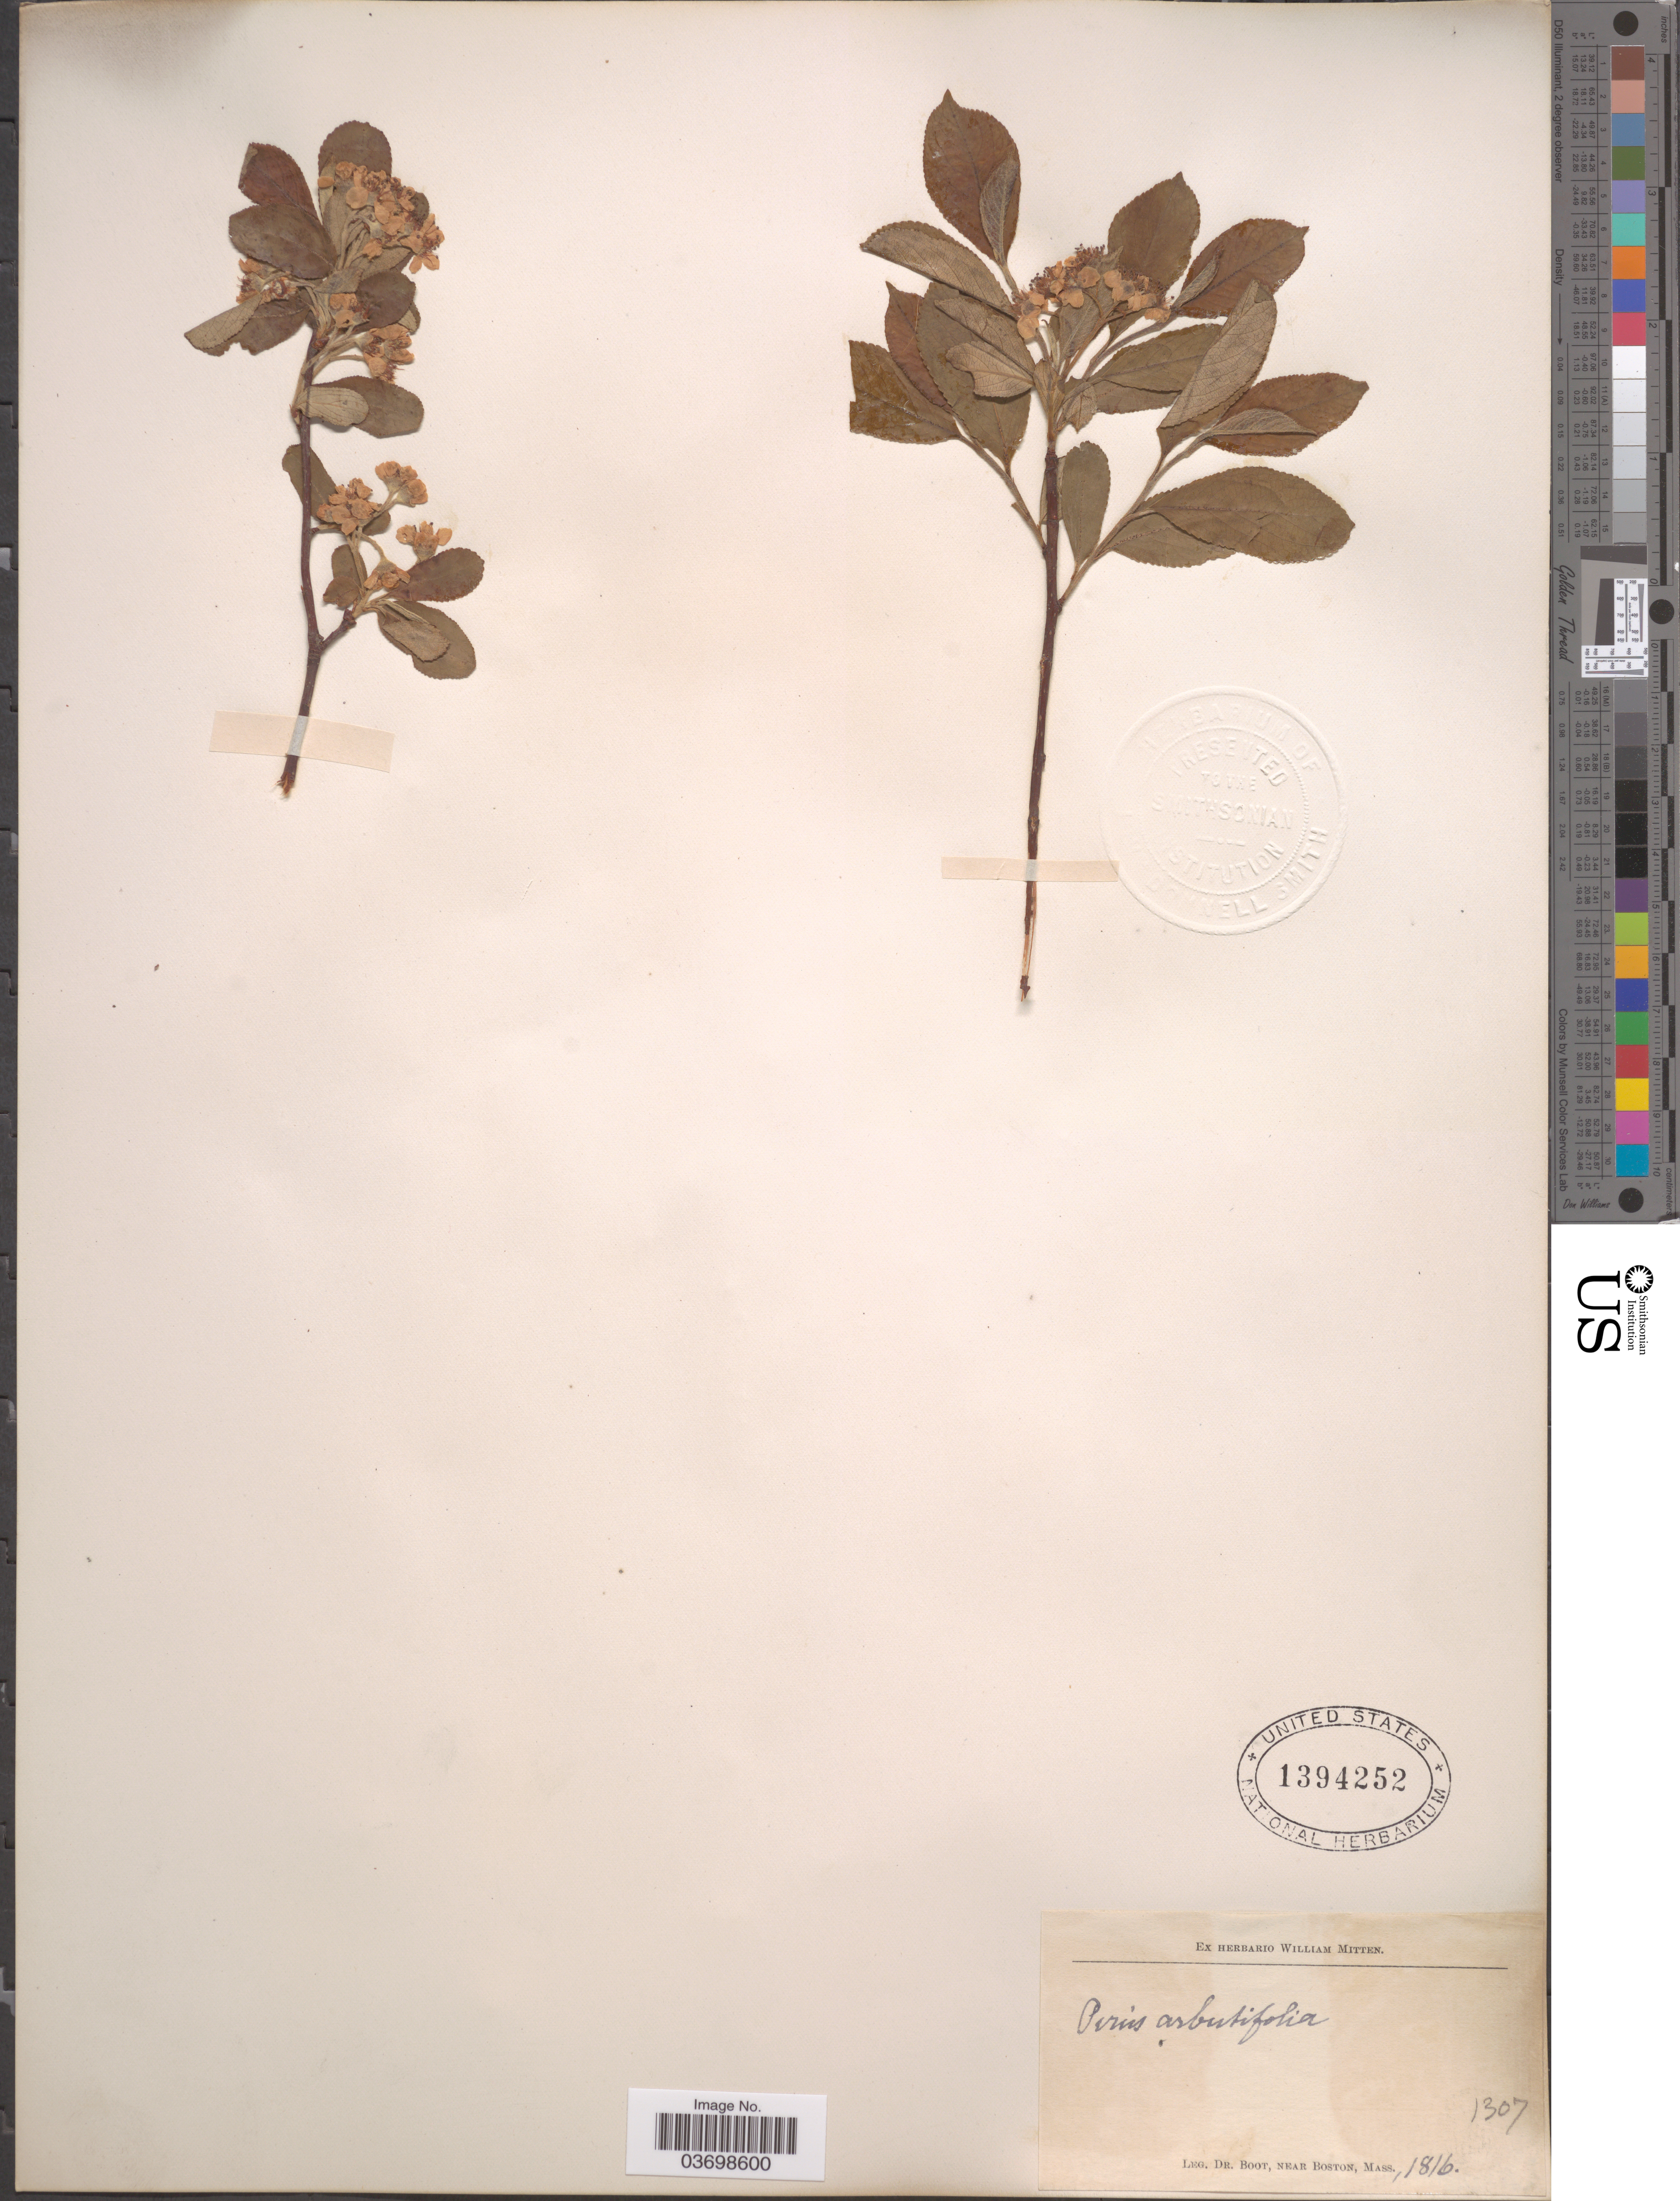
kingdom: Plantae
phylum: Tracheophyta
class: Magnoliopsida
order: Rosales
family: Rosaceae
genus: Aronia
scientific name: Aronia x prunifolia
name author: (Marshall) Rehder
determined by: Strong, M. T., (US), Smithsonian Institution - National Museum of Natural History (UNITED STATES)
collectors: Boot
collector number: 1307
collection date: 1816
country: United States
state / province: Massachusetts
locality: Near Boston.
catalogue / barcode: US 1394252